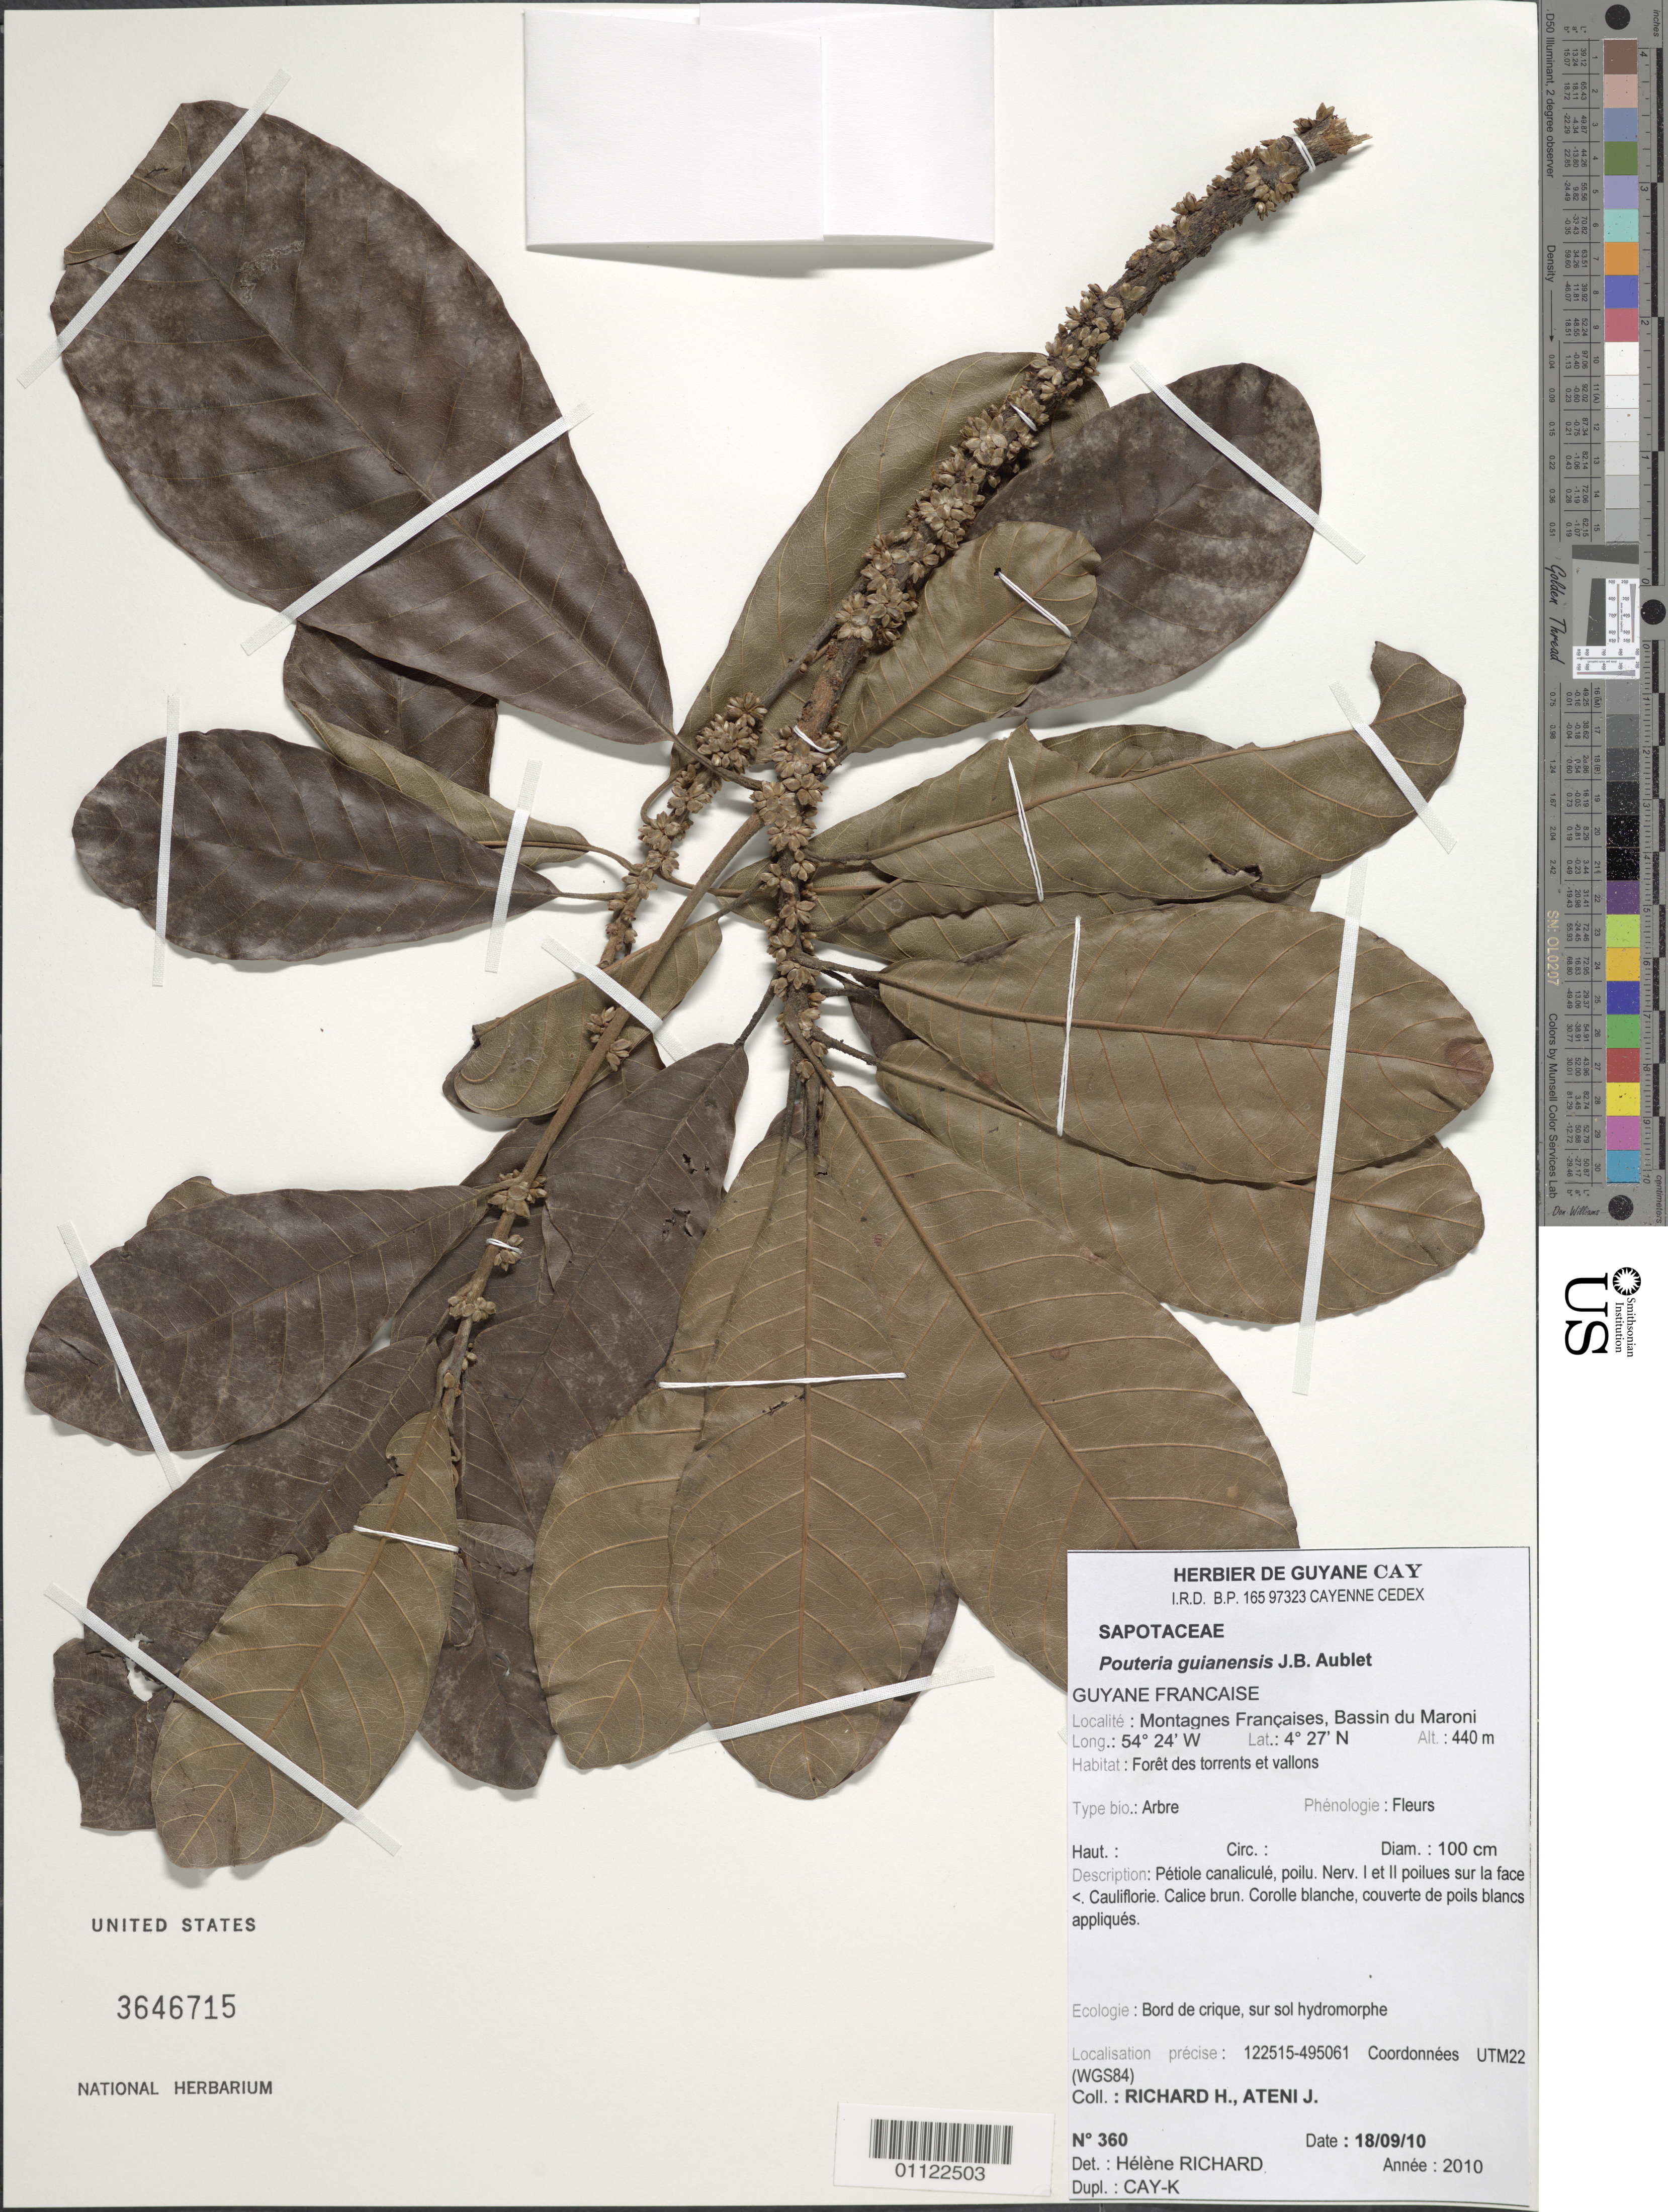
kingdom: Plantae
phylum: Tracheophyta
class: Magnoliopsida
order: Ericales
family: Sapotaceae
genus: Pouteria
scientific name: Pouteria guianensis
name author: Aubl.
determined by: Richard, H.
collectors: H. Richard & J. Ateni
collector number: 360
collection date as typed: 18-Sep-10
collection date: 1910-09-18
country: French Guiana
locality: Montagnes Francaises, Bassin du Maroni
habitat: Foret des torrents et vallons. Bord de crique, sur sol hydromorphe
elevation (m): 440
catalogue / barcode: US 3646715